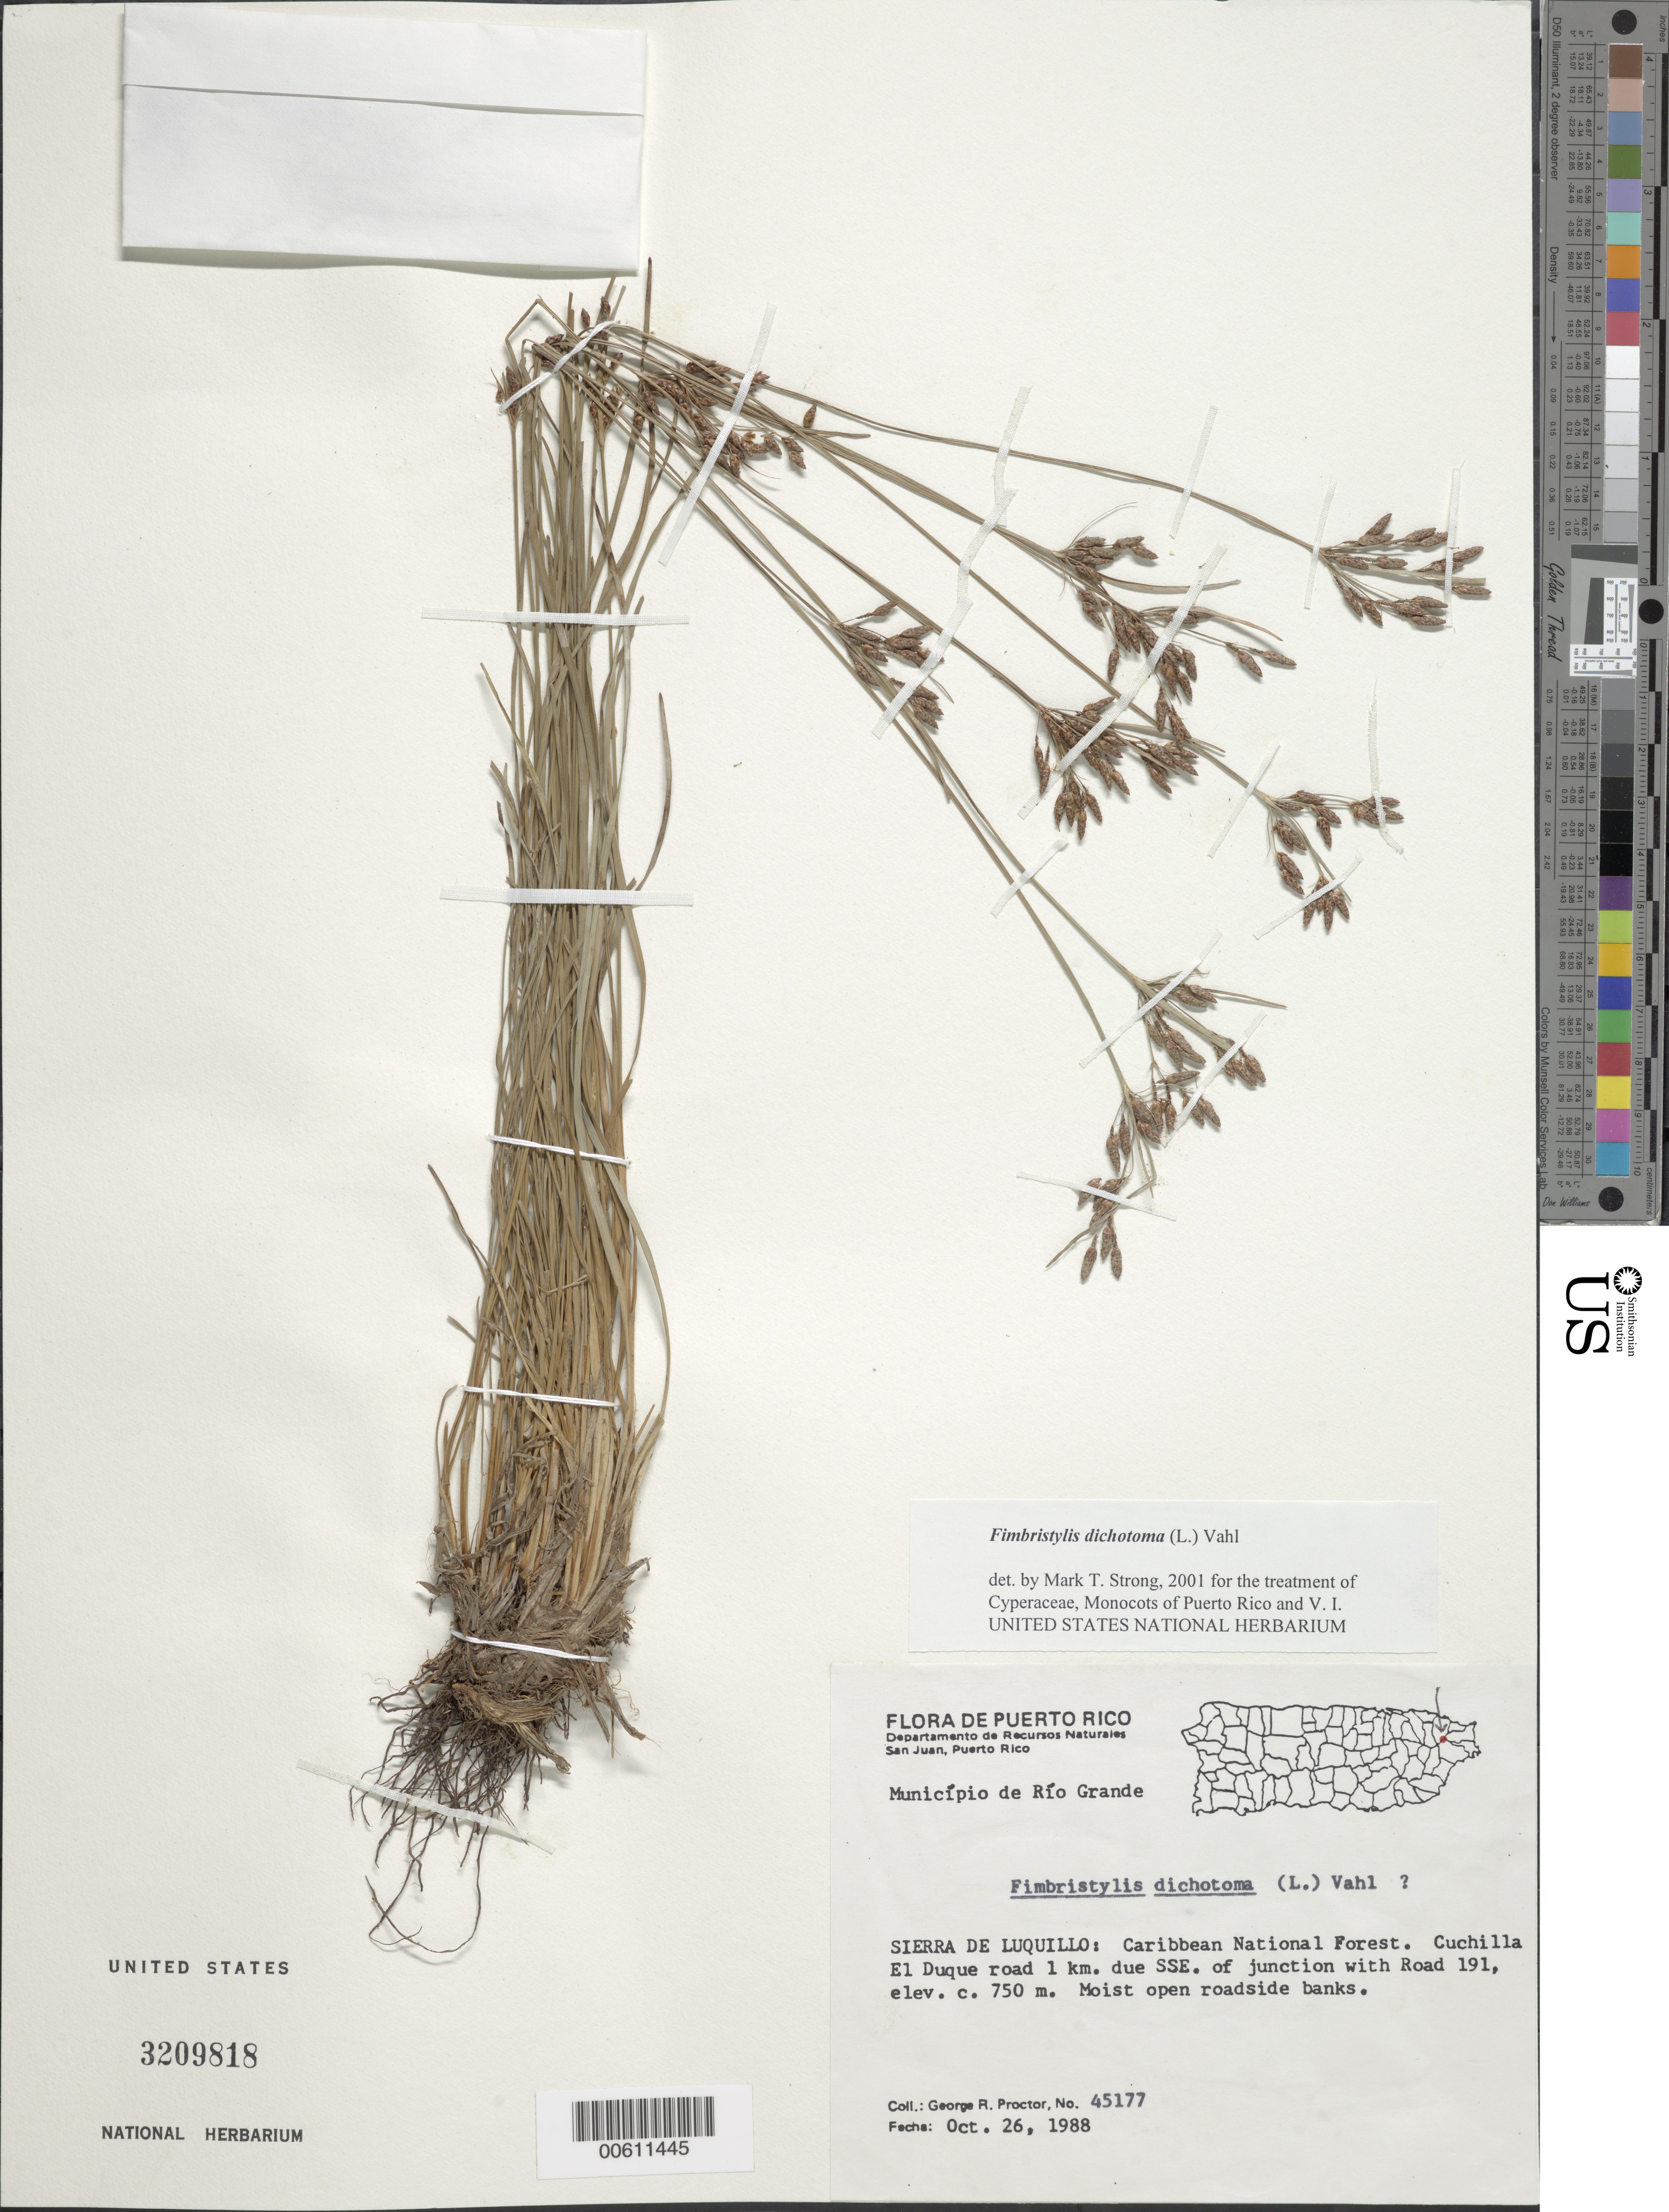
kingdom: Plantae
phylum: Tracheophyta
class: Liliopsida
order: Poales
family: Cyperaceae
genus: Fimbristylis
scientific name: Fimbristylis dichotoma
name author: (L.) Vahl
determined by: Strong, M. T., (US), Smithsonian Institution - National Museum of Natural History (UNITED STATES)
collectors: G. R. Proctor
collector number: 45177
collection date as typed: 26 Oct 1988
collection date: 1988-10-26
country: Puerto Rico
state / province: Luquillo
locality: Río Grande: Sierra de Luquillo: Caribbean National Forest. Cuchilla El Duque Road, 1 km due SSE of jct. with Rd. 191.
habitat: Moist open roadside banks.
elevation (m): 750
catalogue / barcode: US 3209818